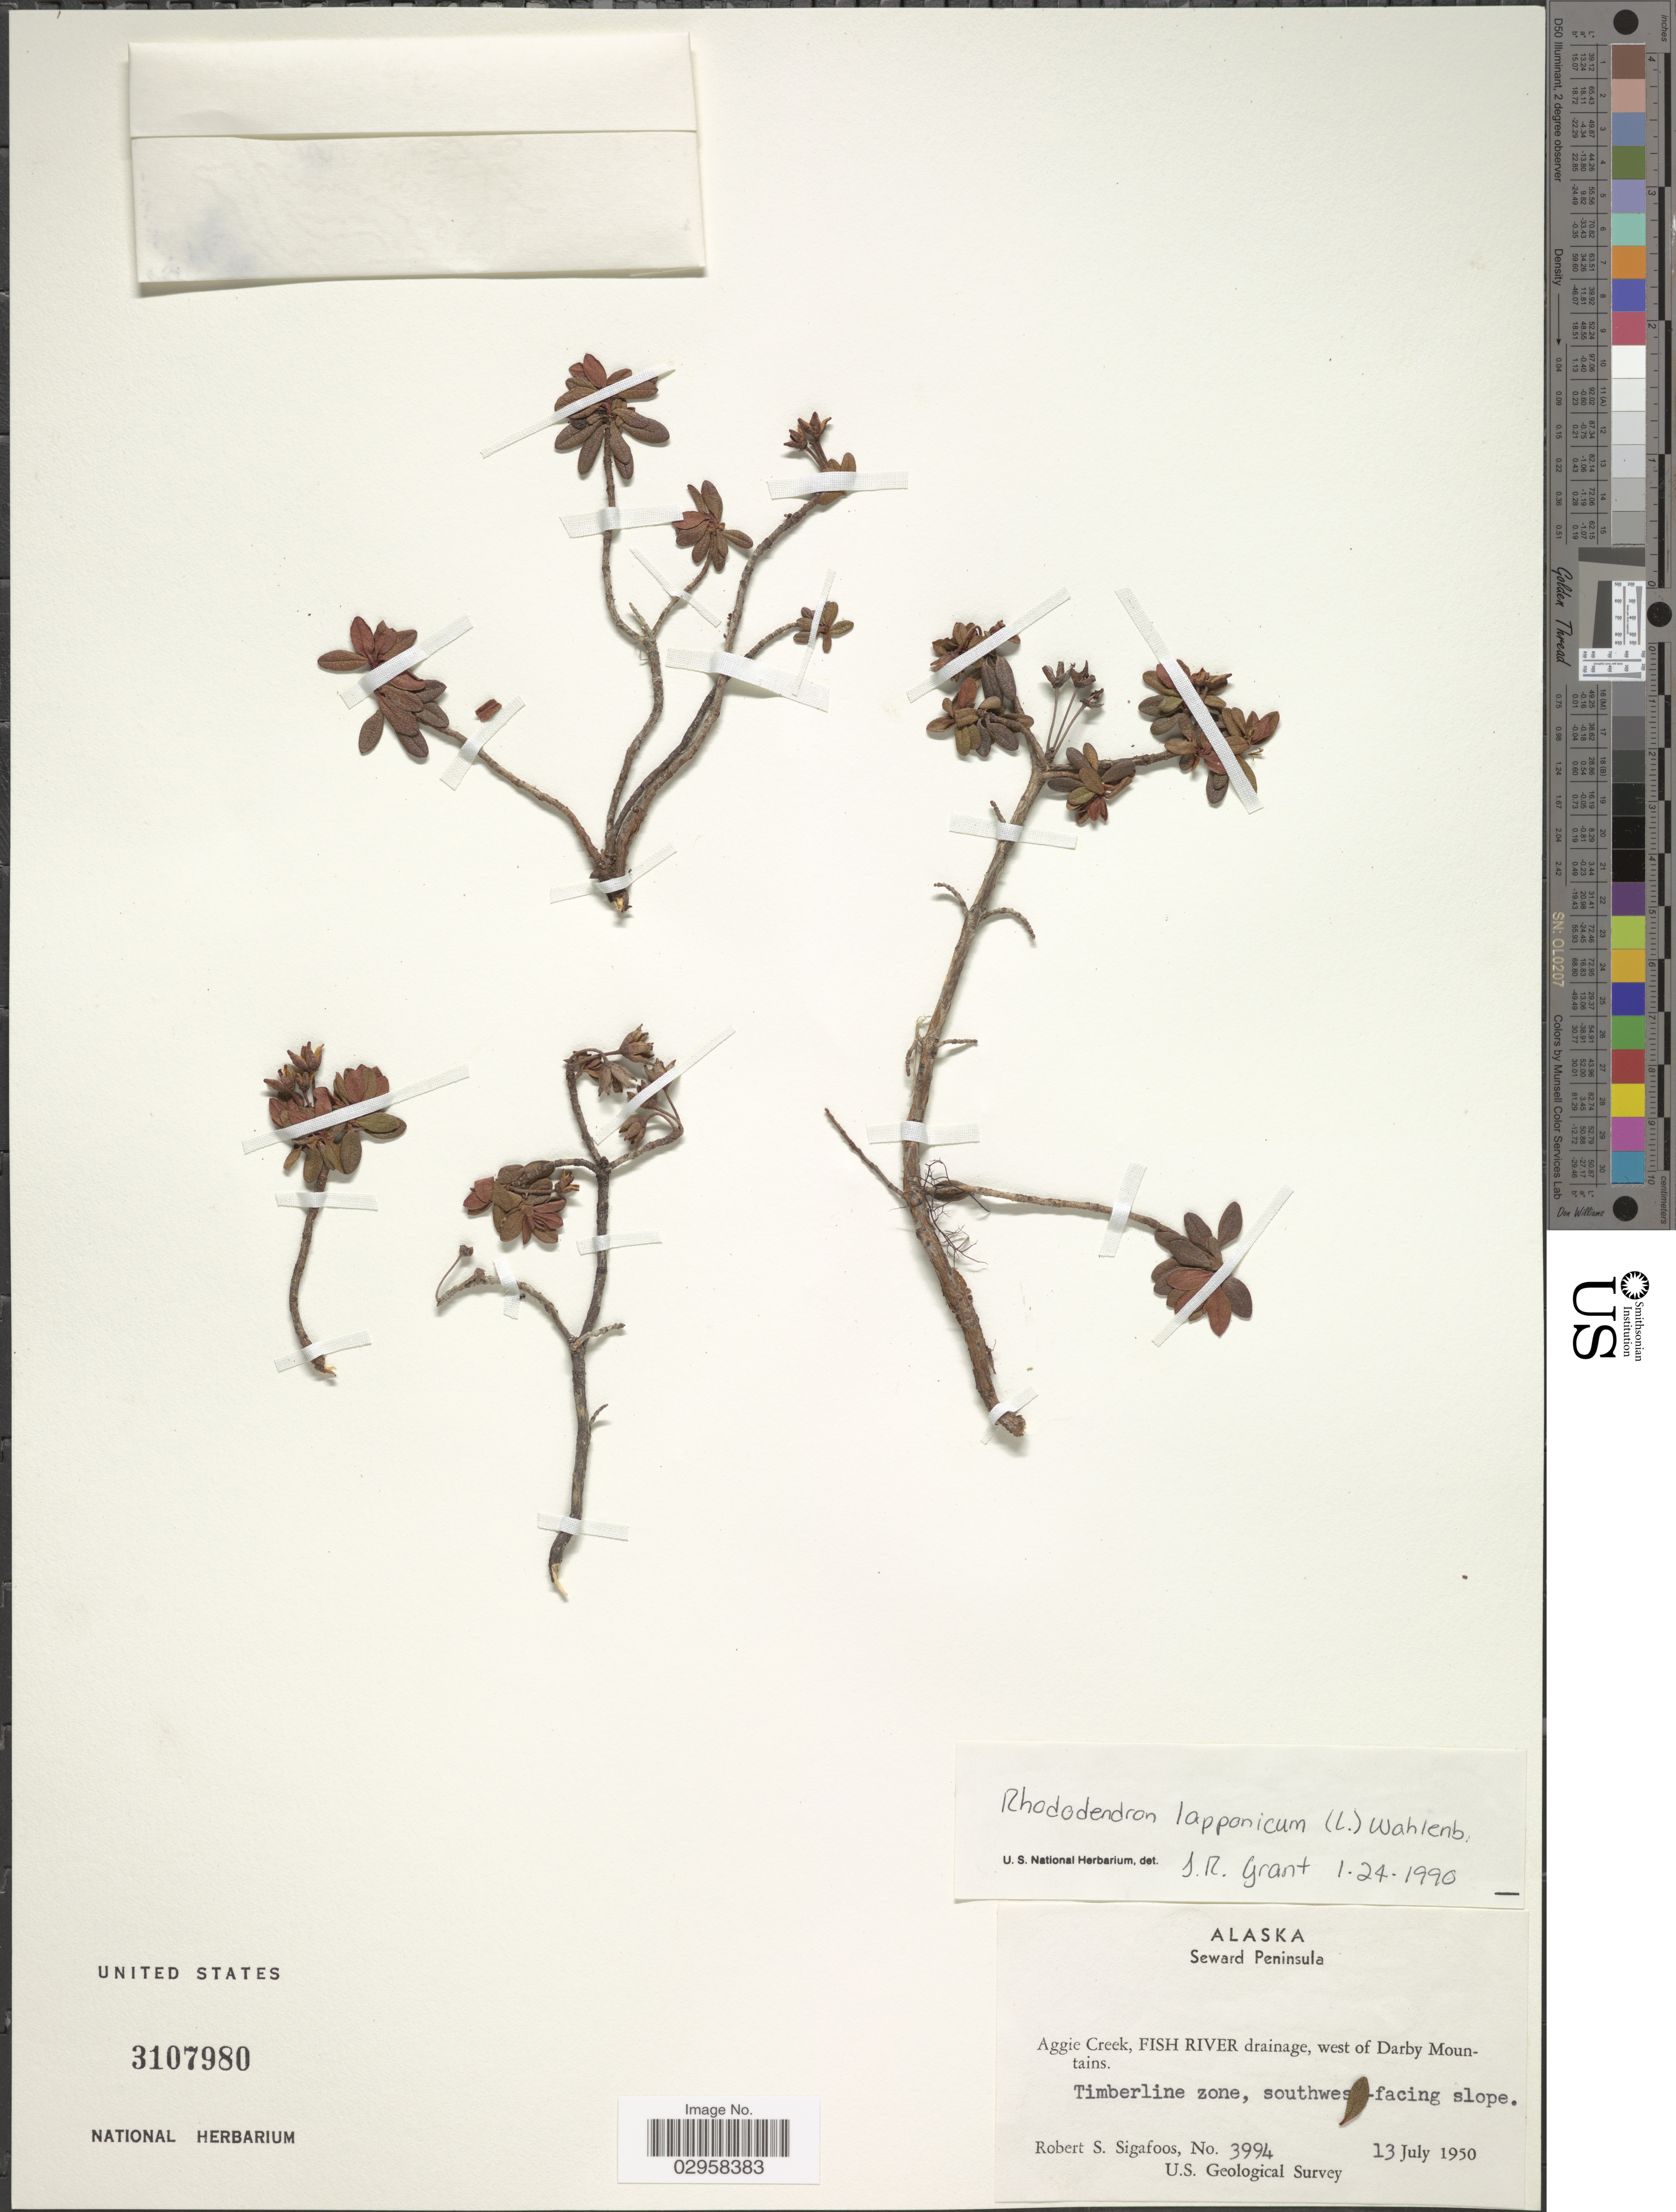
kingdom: Plantae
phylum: Tracheophyta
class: Magnoliopsida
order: Ericales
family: Ericaceae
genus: Rhododendron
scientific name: Rhododendron lapponicum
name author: (L.) Wahlenb.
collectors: R. Sigafoos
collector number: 3994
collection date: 1950-07-13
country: United States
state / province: Alaska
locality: Seward Peninsula. Aggie Creek, Fish River drainage, west of Darby Mountains. Timberline zone, southwest-facing slope.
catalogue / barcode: US 3107980